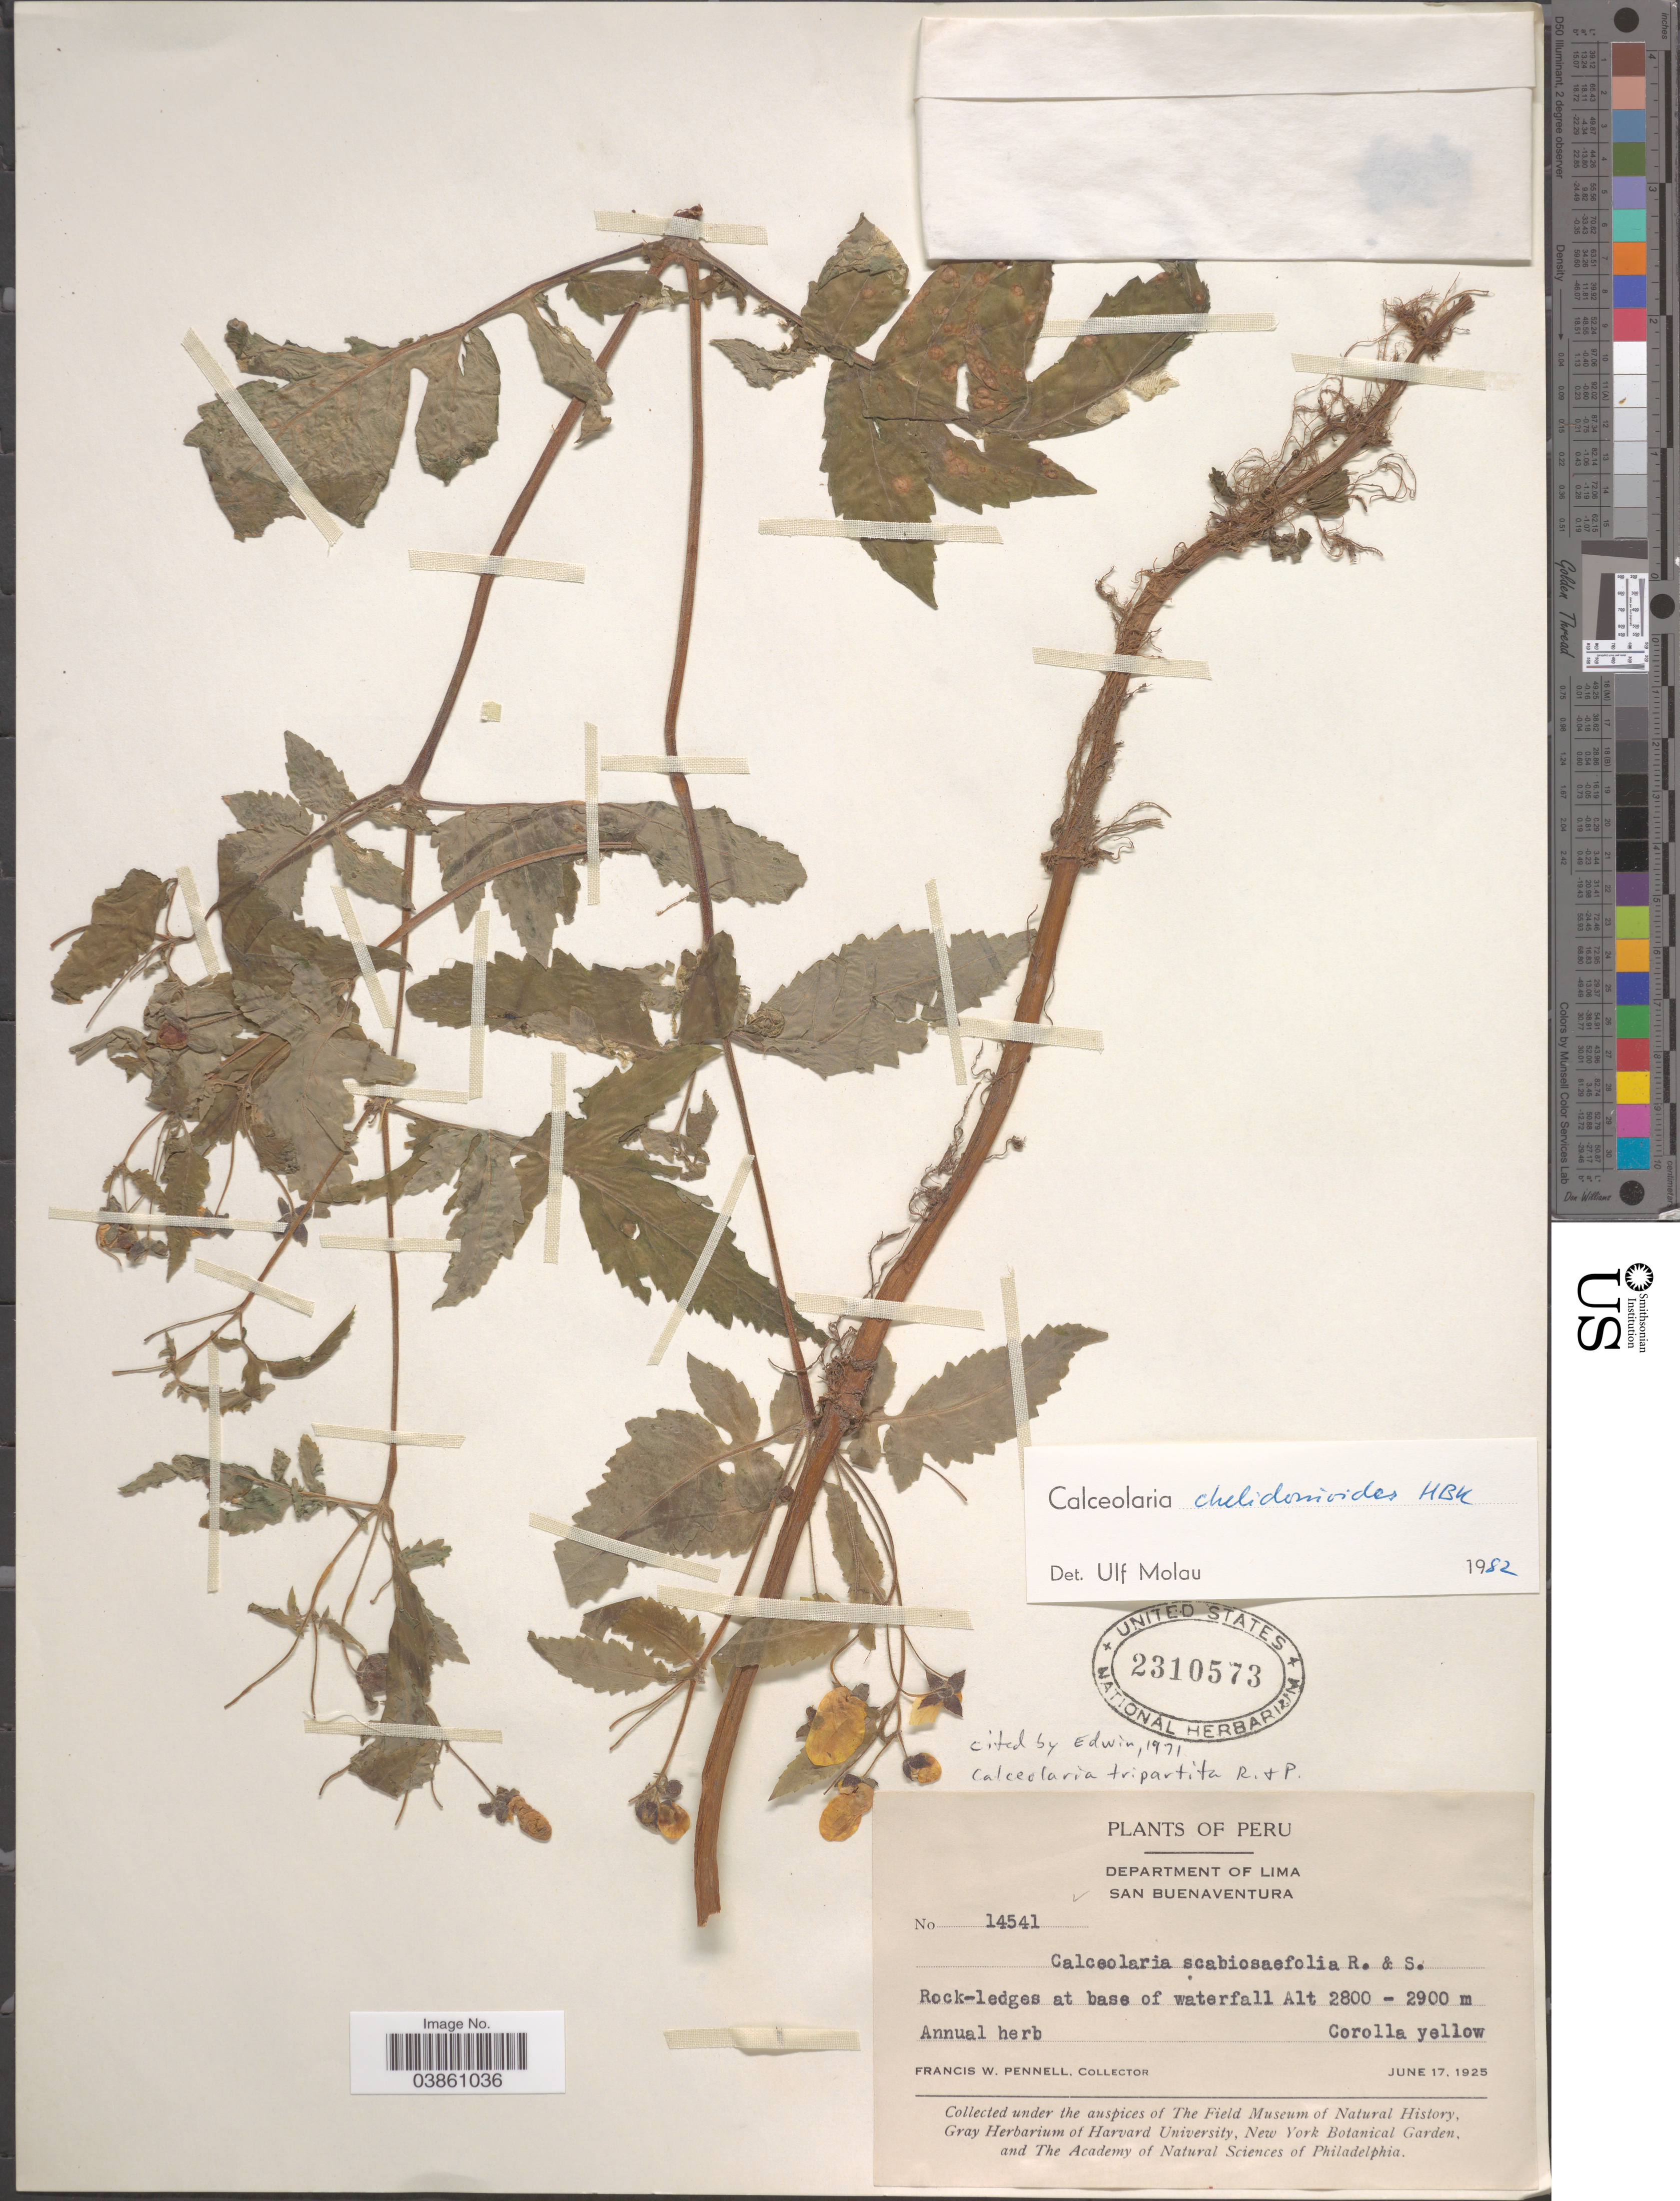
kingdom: Plantae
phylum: Tracheophyta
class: Magnoliopsida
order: Lamiales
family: Calceolariaceae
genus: Calceolaria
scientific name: Calceolaria chelidonioides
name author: Kunth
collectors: F. W. Pennell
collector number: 14541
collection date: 1925-06-17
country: Peru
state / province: Lima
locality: Department of Lima. San Buenaventura.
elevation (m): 2800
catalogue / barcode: US 2310573